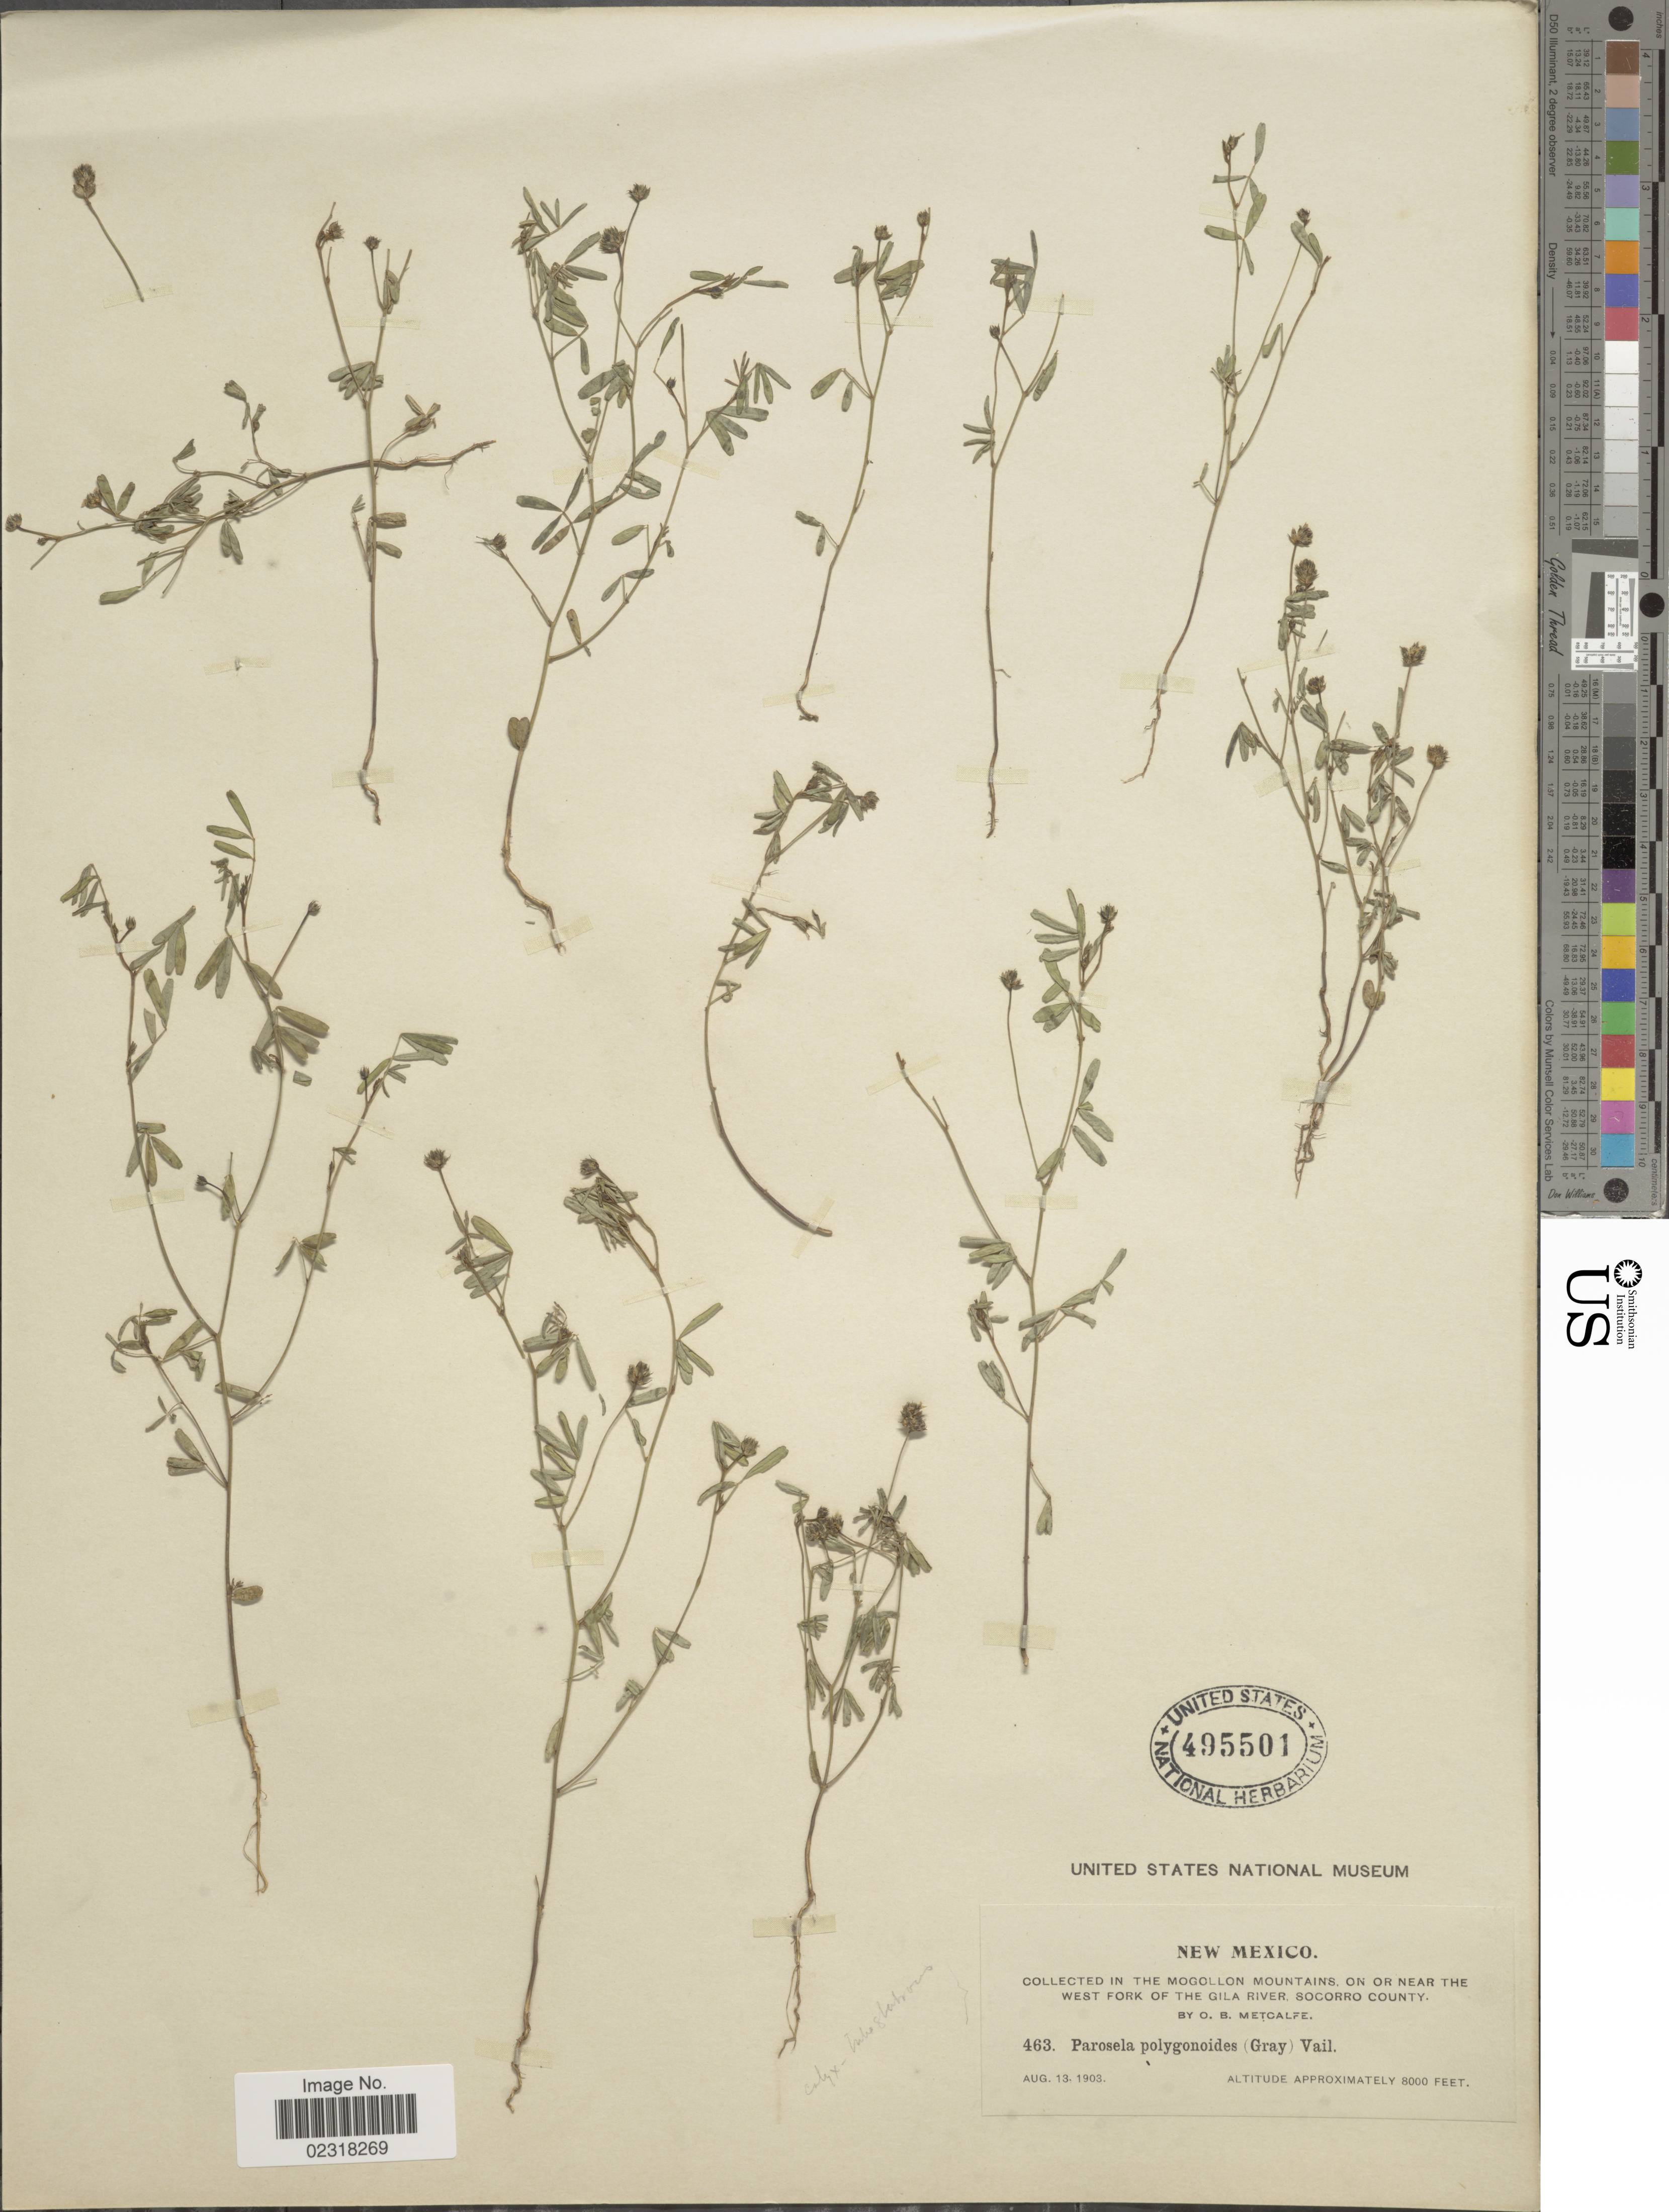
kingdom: Plantae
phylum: Tracheophyta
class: Magnoliopsida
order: Fabales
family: Fabaceae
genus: Dalea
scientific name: Dalea polygonoides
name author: A. Gray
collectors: O. B. Metcalfe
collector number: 463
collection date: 1903-08-13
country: United States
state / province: New Mexico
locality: In the Mogollon Mountains, On Or Near The West Fork of The Gila River, Socorro County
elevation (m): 2438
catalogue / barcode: US 495501